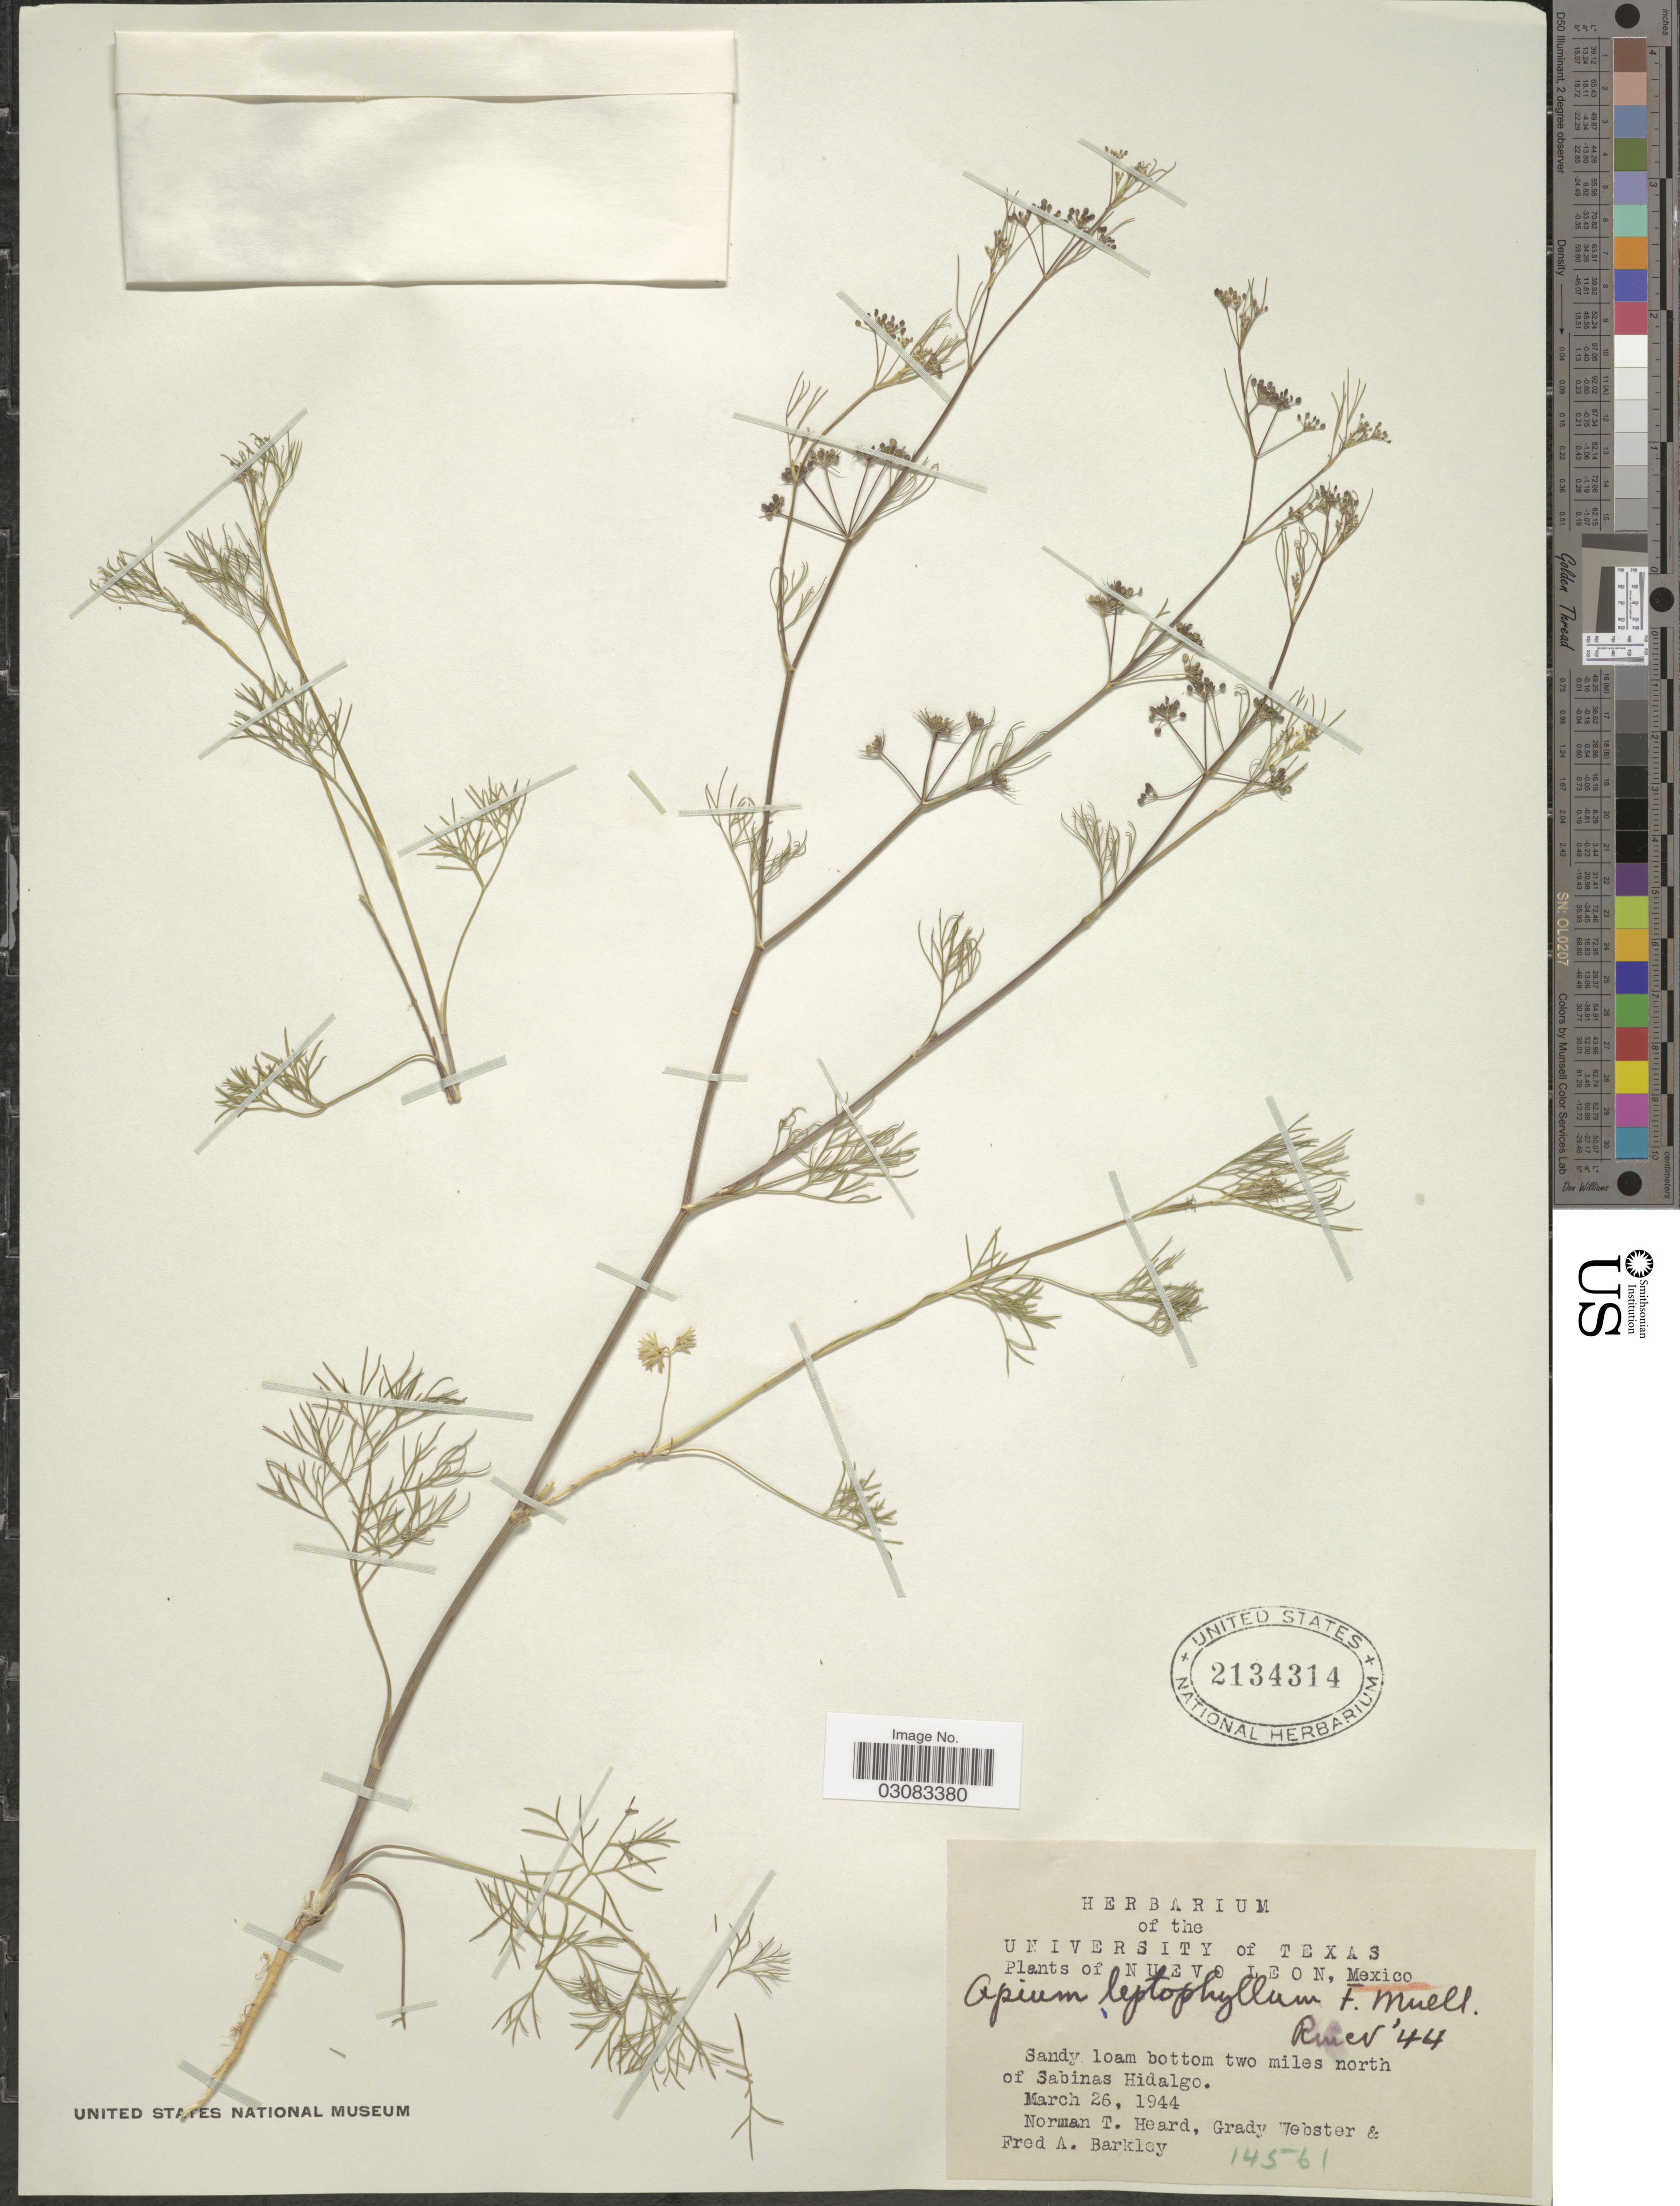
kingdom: Plantae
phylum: Tracheophyta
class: Magnoliopsida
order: Apiales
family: Apiaceae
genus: Cyclospermum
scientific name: Cyclospermum leptophyllum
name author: (Pers.) Sprague ex Britton & P. Wilson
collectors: N. Heard, G. L. Webster & F. A. Barkley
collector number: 14561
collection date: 1944-03-26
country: Mexico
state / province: Nuevo León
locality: Two miles north of Sabinas Hidalgo.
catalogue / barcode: US 2134314